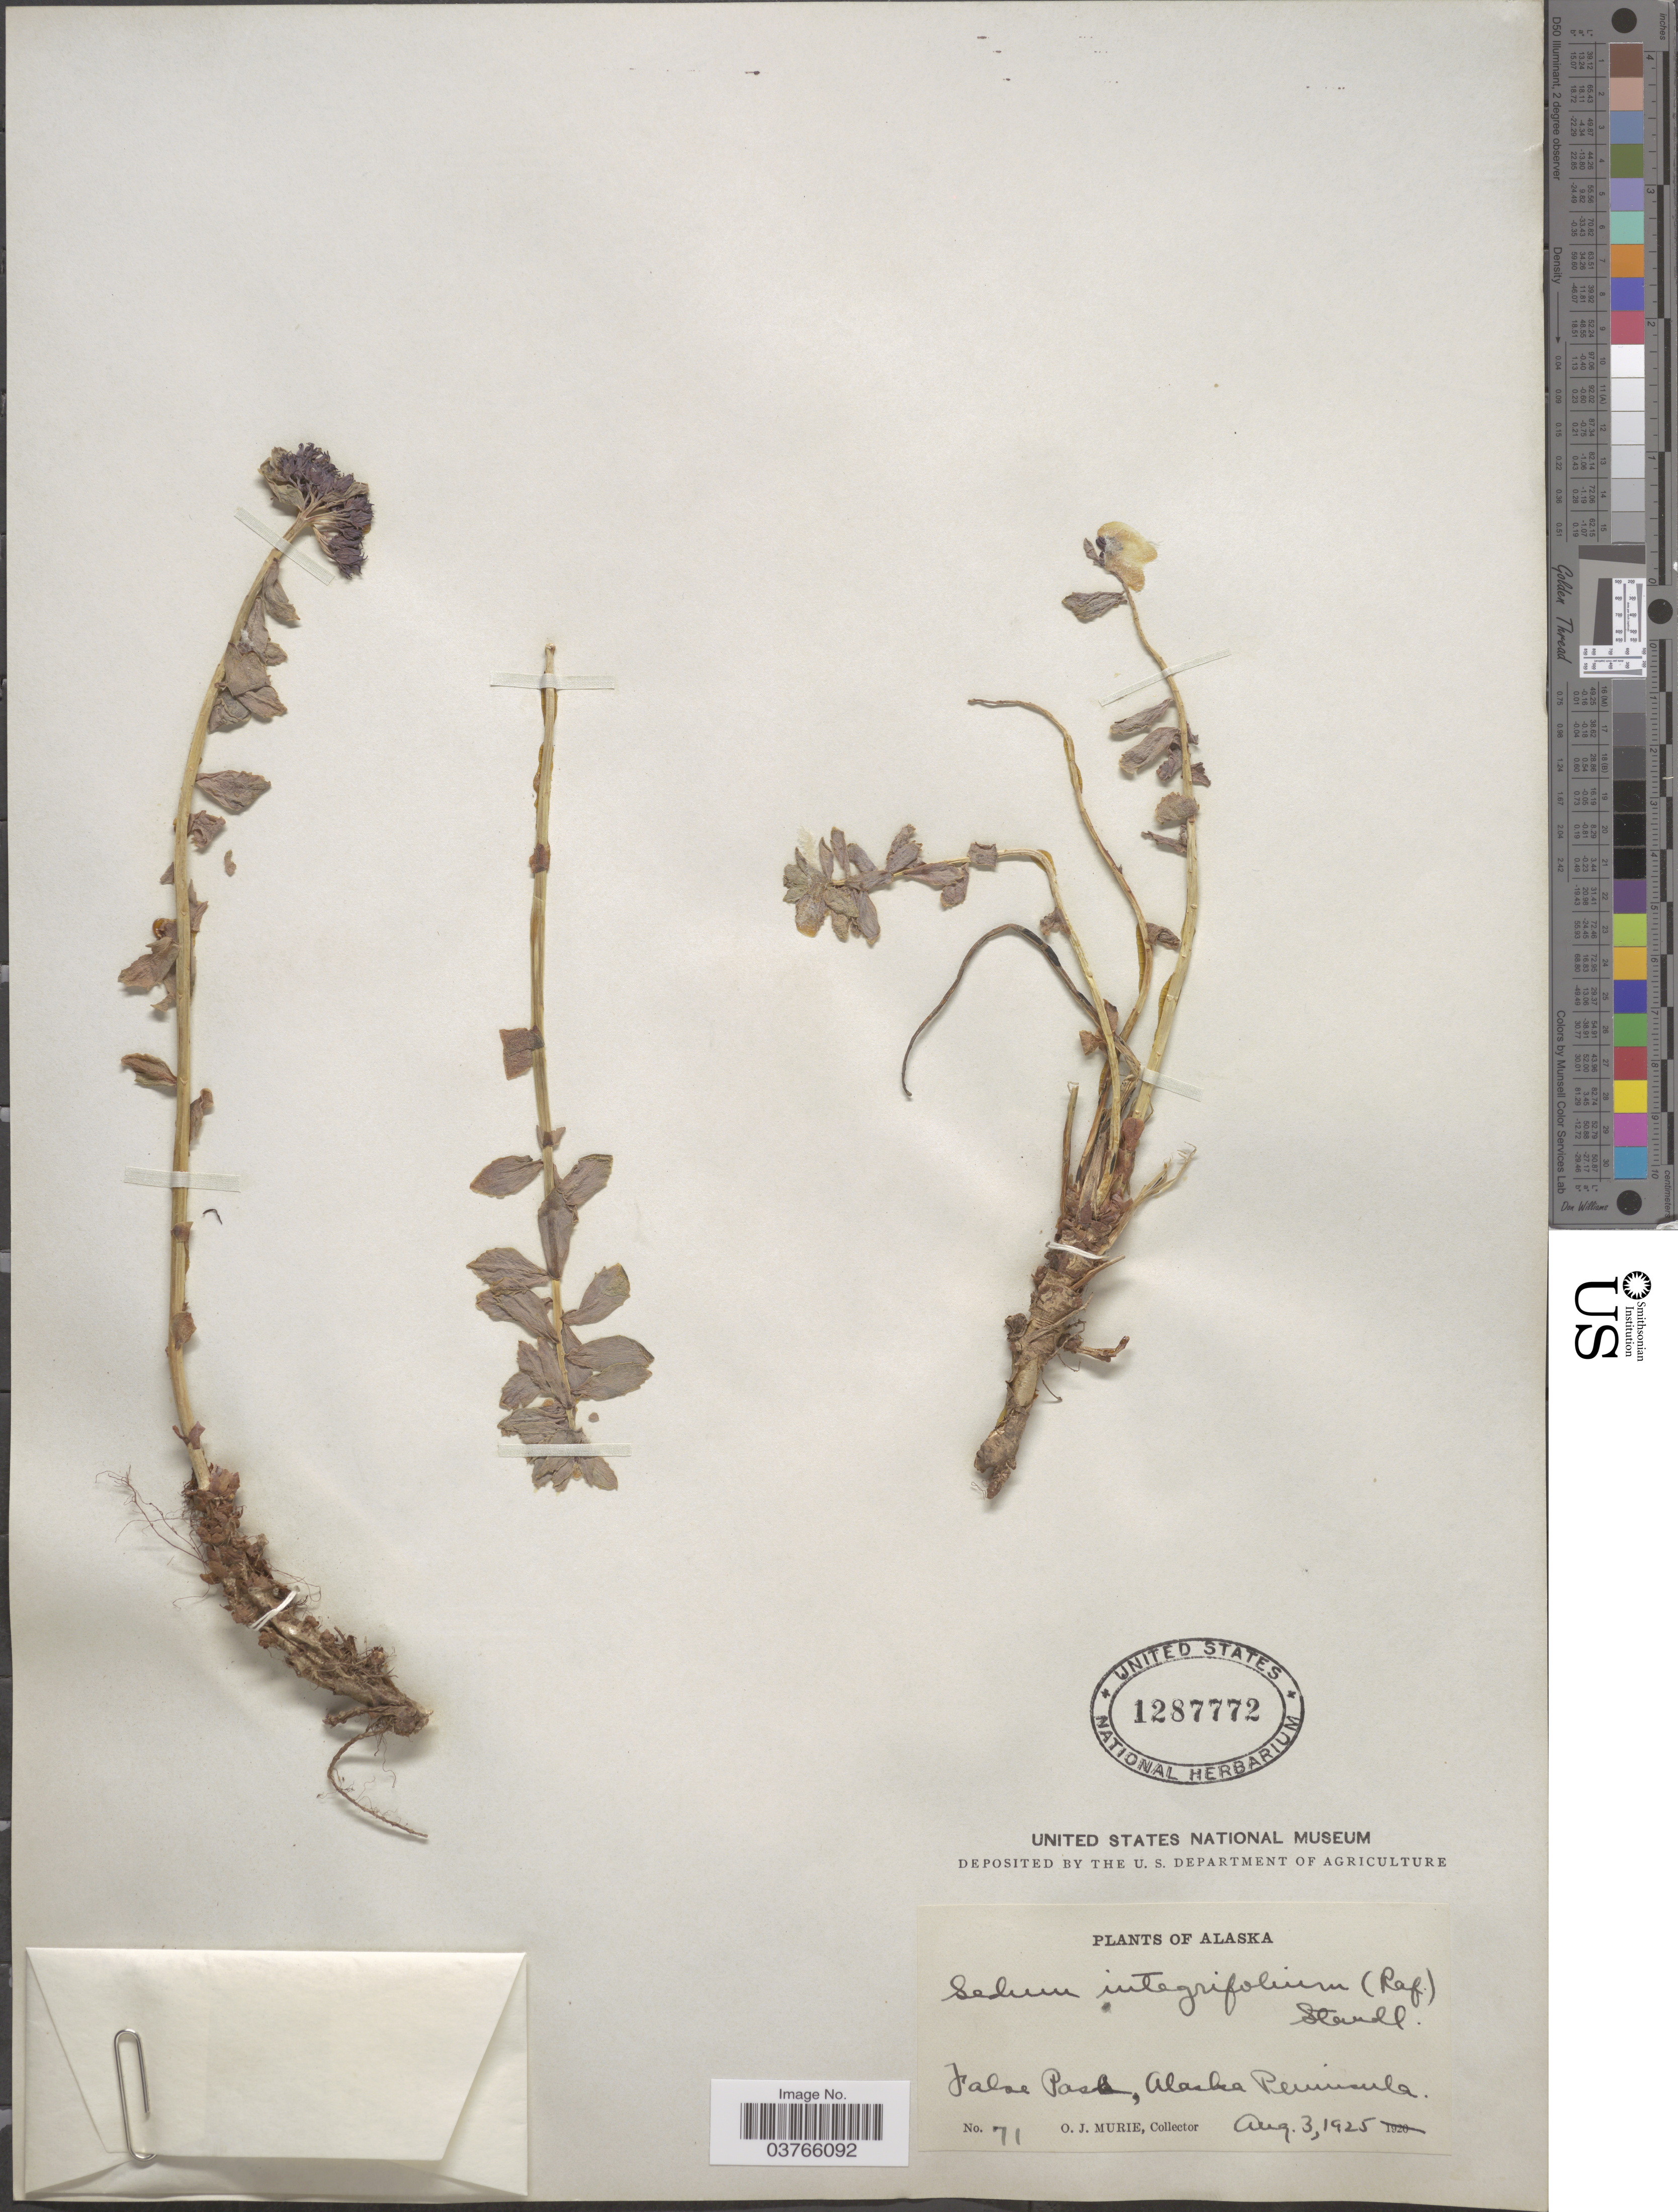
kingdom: Plantae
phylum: Tracheophyta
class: Magnoliopsida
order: Saxifragales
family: Crassulaceae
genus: Rhodiola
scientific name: Rhodiola integrifolia subsp. integrifolia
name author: Raf.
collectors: O. Murie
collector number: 71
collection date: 1925-08-03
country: United States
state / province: Alaska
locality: False Pass, Alaska Peninsula.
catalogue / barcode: US 1287772